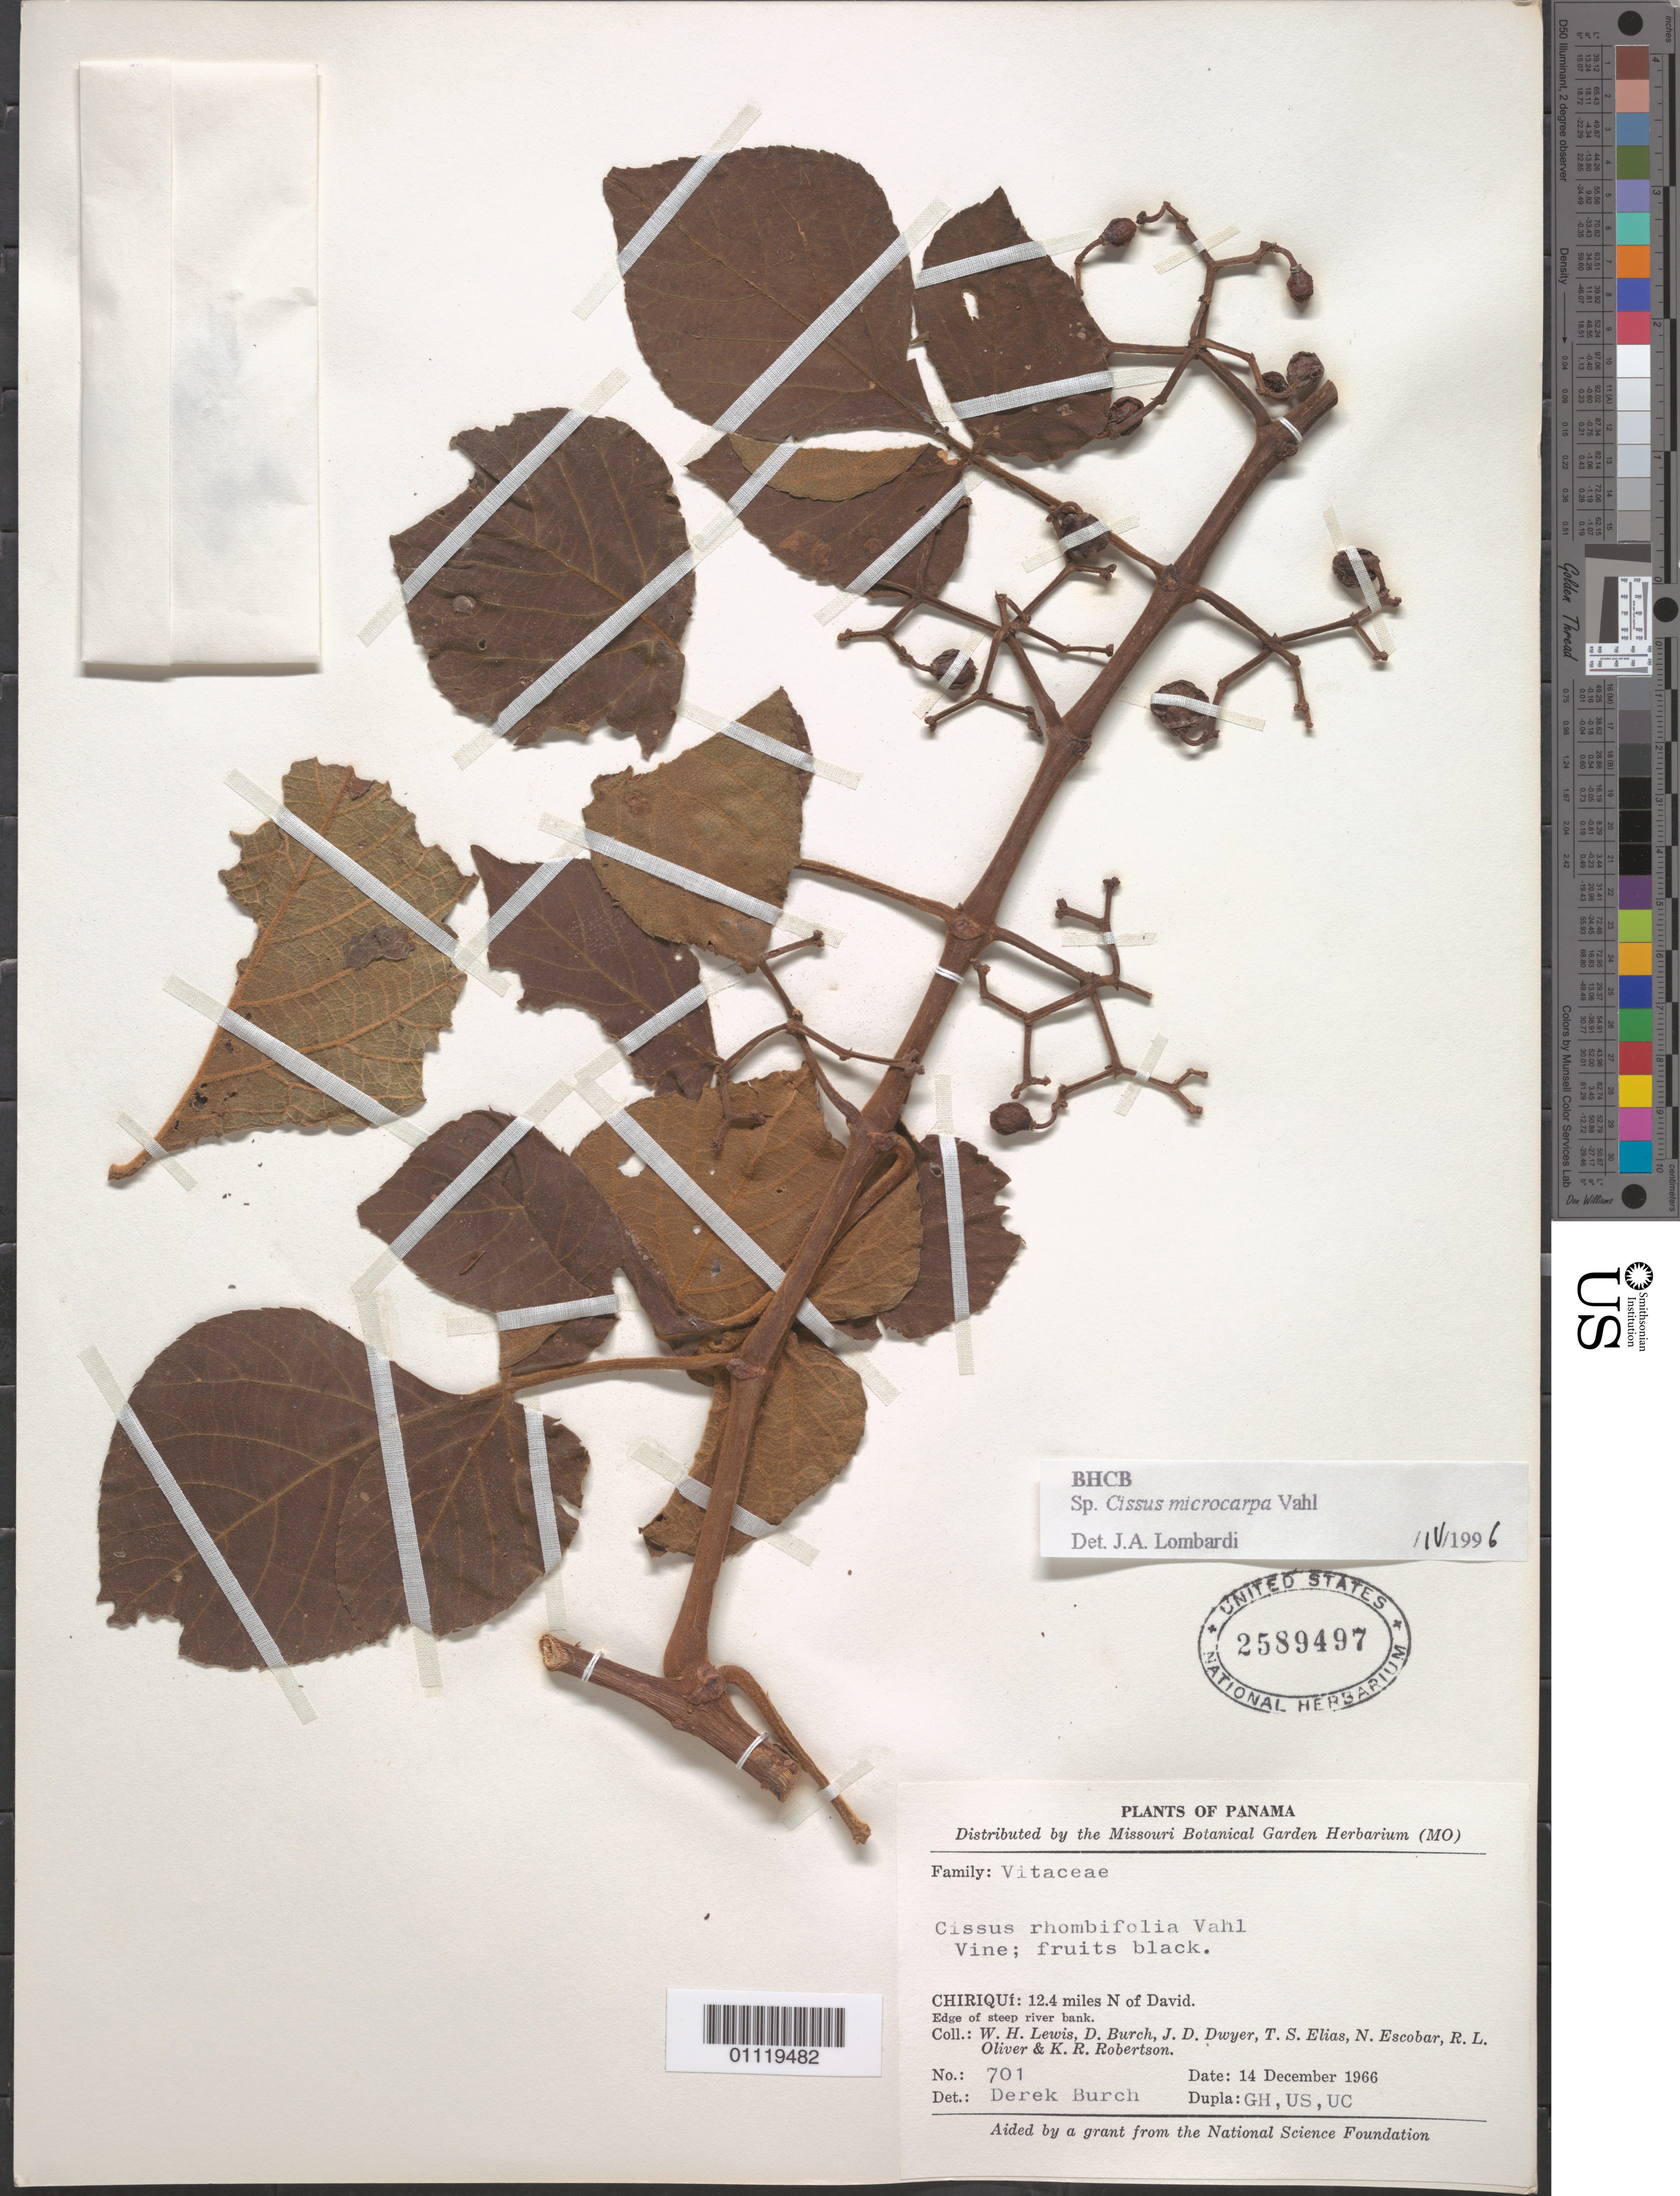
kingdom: Plantae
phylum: Tracheophyta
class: Magnoliopsida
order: Vitales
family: Vitaceae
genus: Cissus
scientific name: Cissus microcarpa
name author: Vahl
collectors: W. H. Lewis, D. G. Burch, J. D. Dwyer, T. S. Elias, N. Escobar, R. L. Oliver & K. R. Robertson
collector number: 701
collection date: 1966-12-14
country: Panama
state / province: Chiriquí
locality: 12.4 mi N of David.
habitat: Edge of steep river bank. Vine.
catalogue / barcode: US 2589497